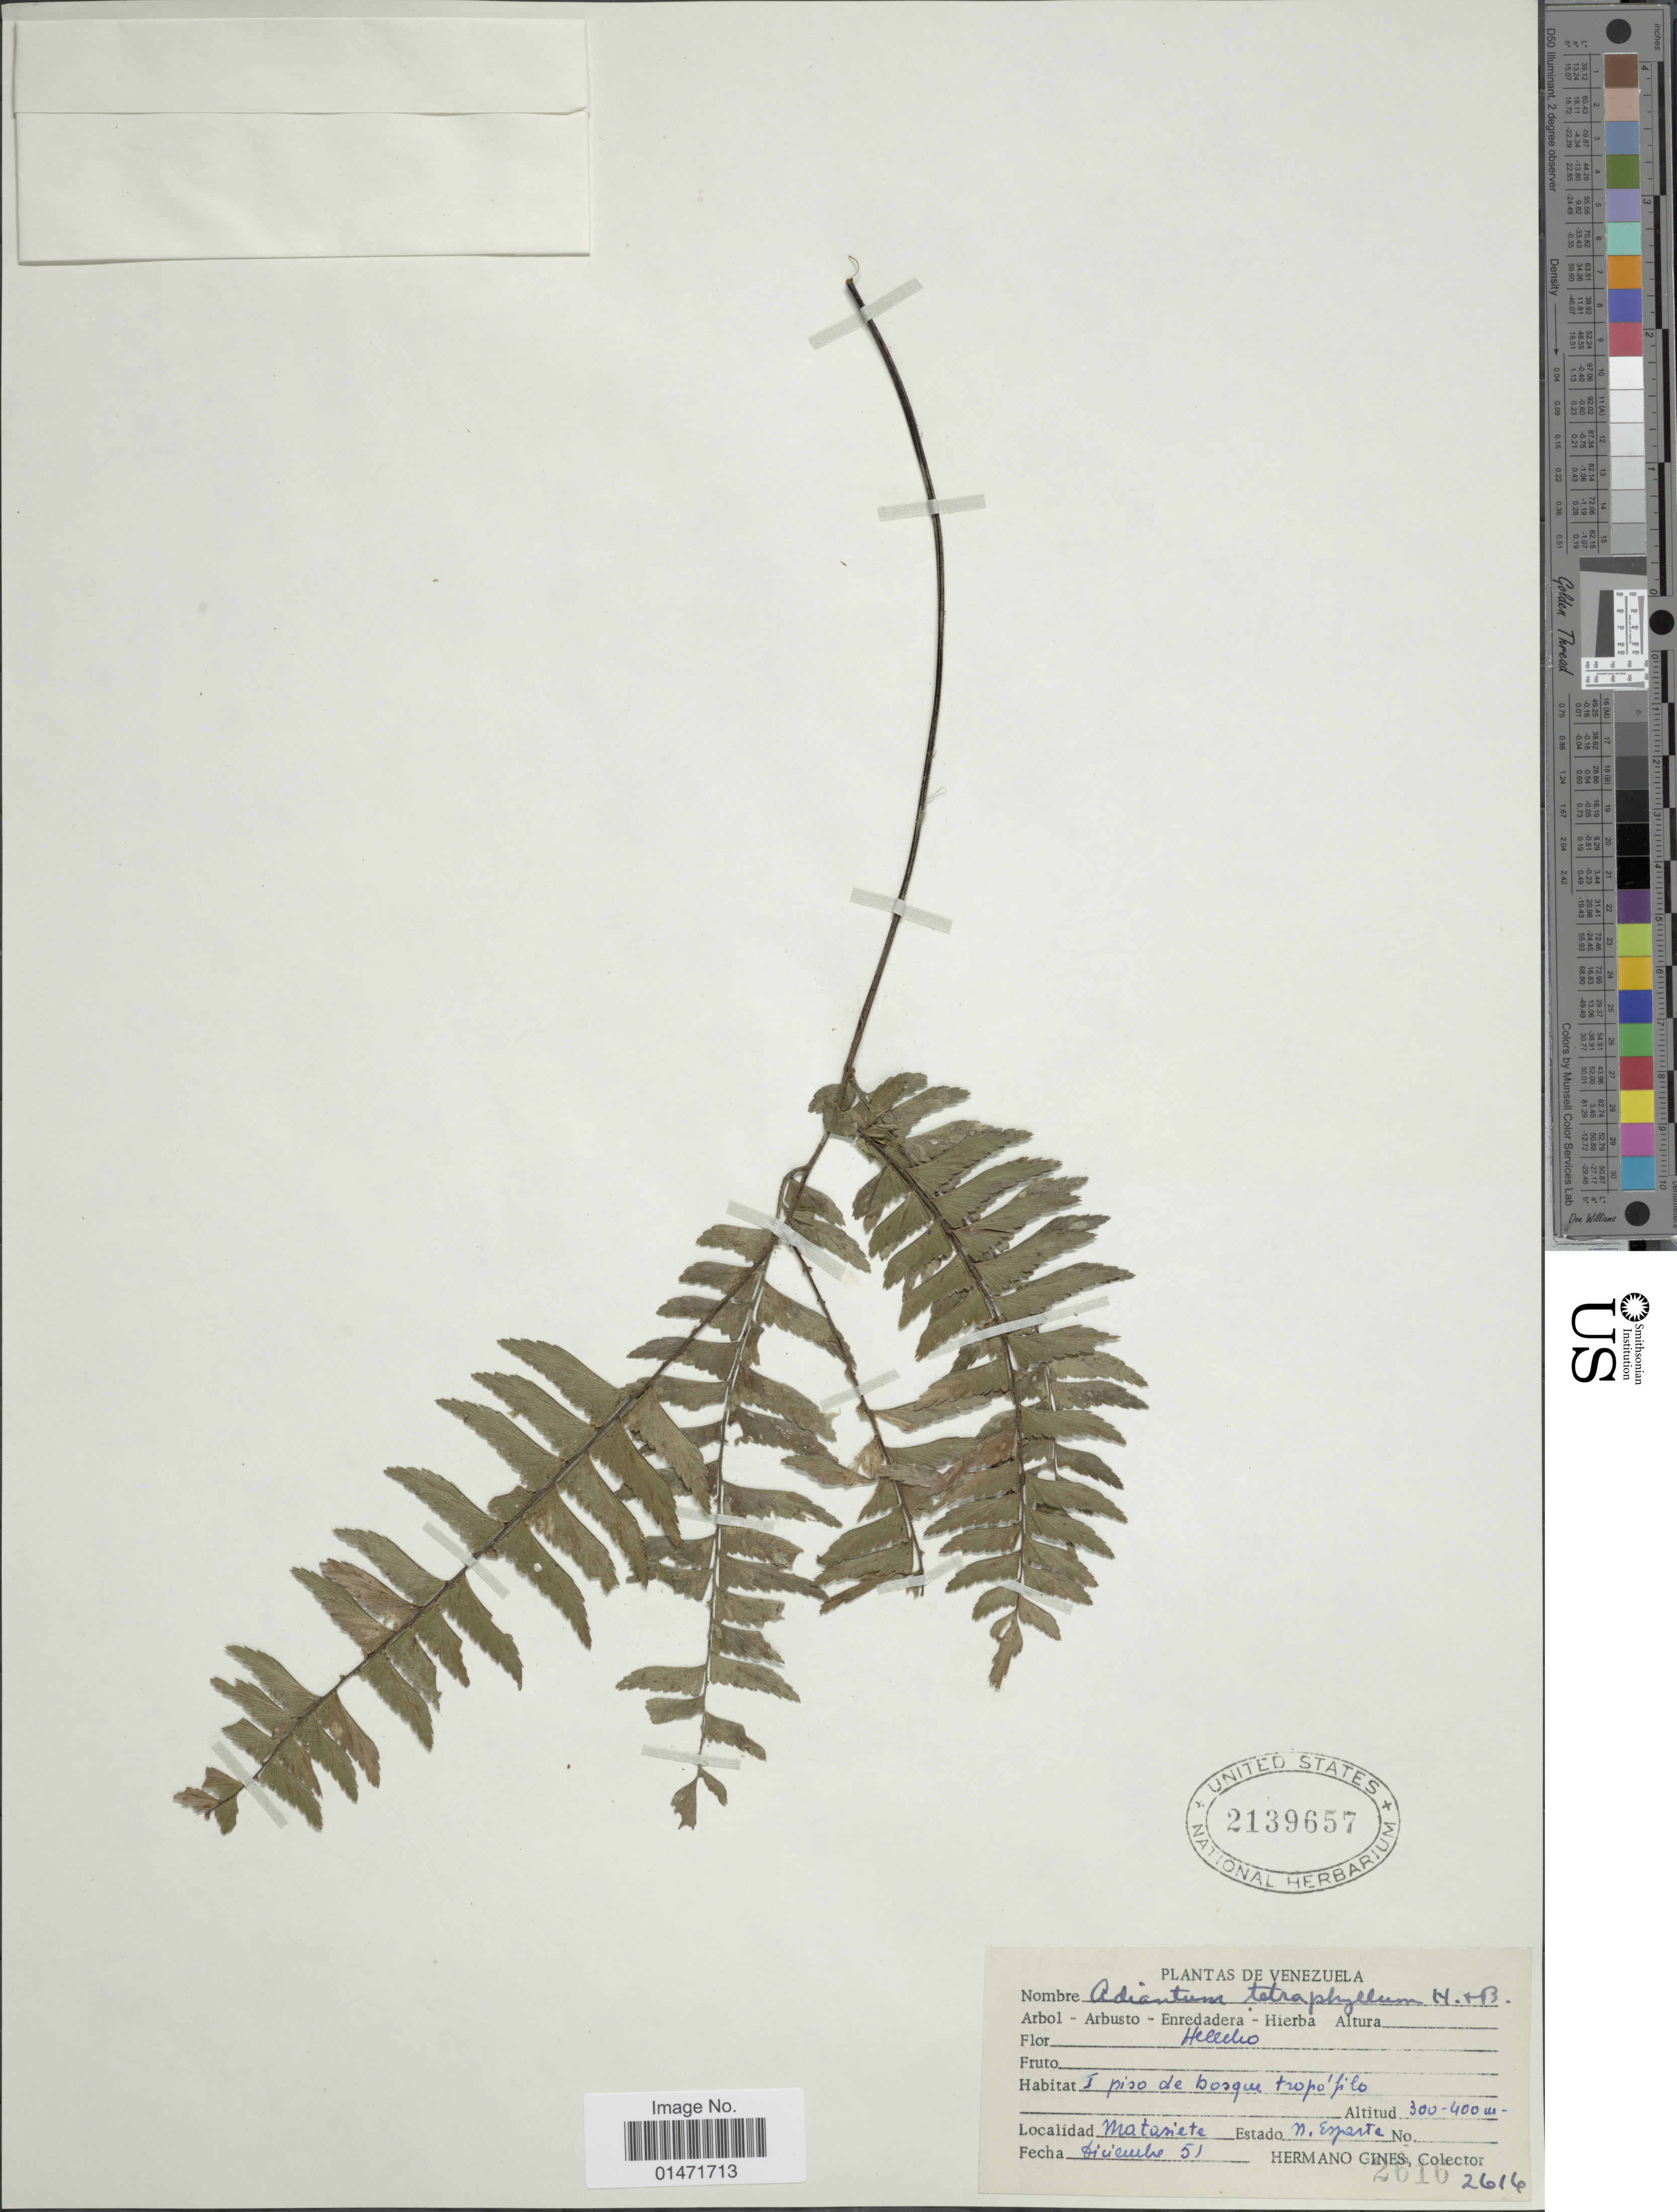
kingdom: Plantae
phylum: Tracheophyta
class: Polypodiopsida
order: Polypodiales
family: Pteridaceae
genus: Adiantum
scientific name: Adiantum tetraphyllum x A. villosum L.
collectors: Bro. Gines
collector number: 2616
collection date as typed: Transcribed d/m/y: /12/51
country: Venezuela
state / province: Nueva Esparta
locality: Matasiete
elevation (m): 300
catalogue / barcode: US 2139657